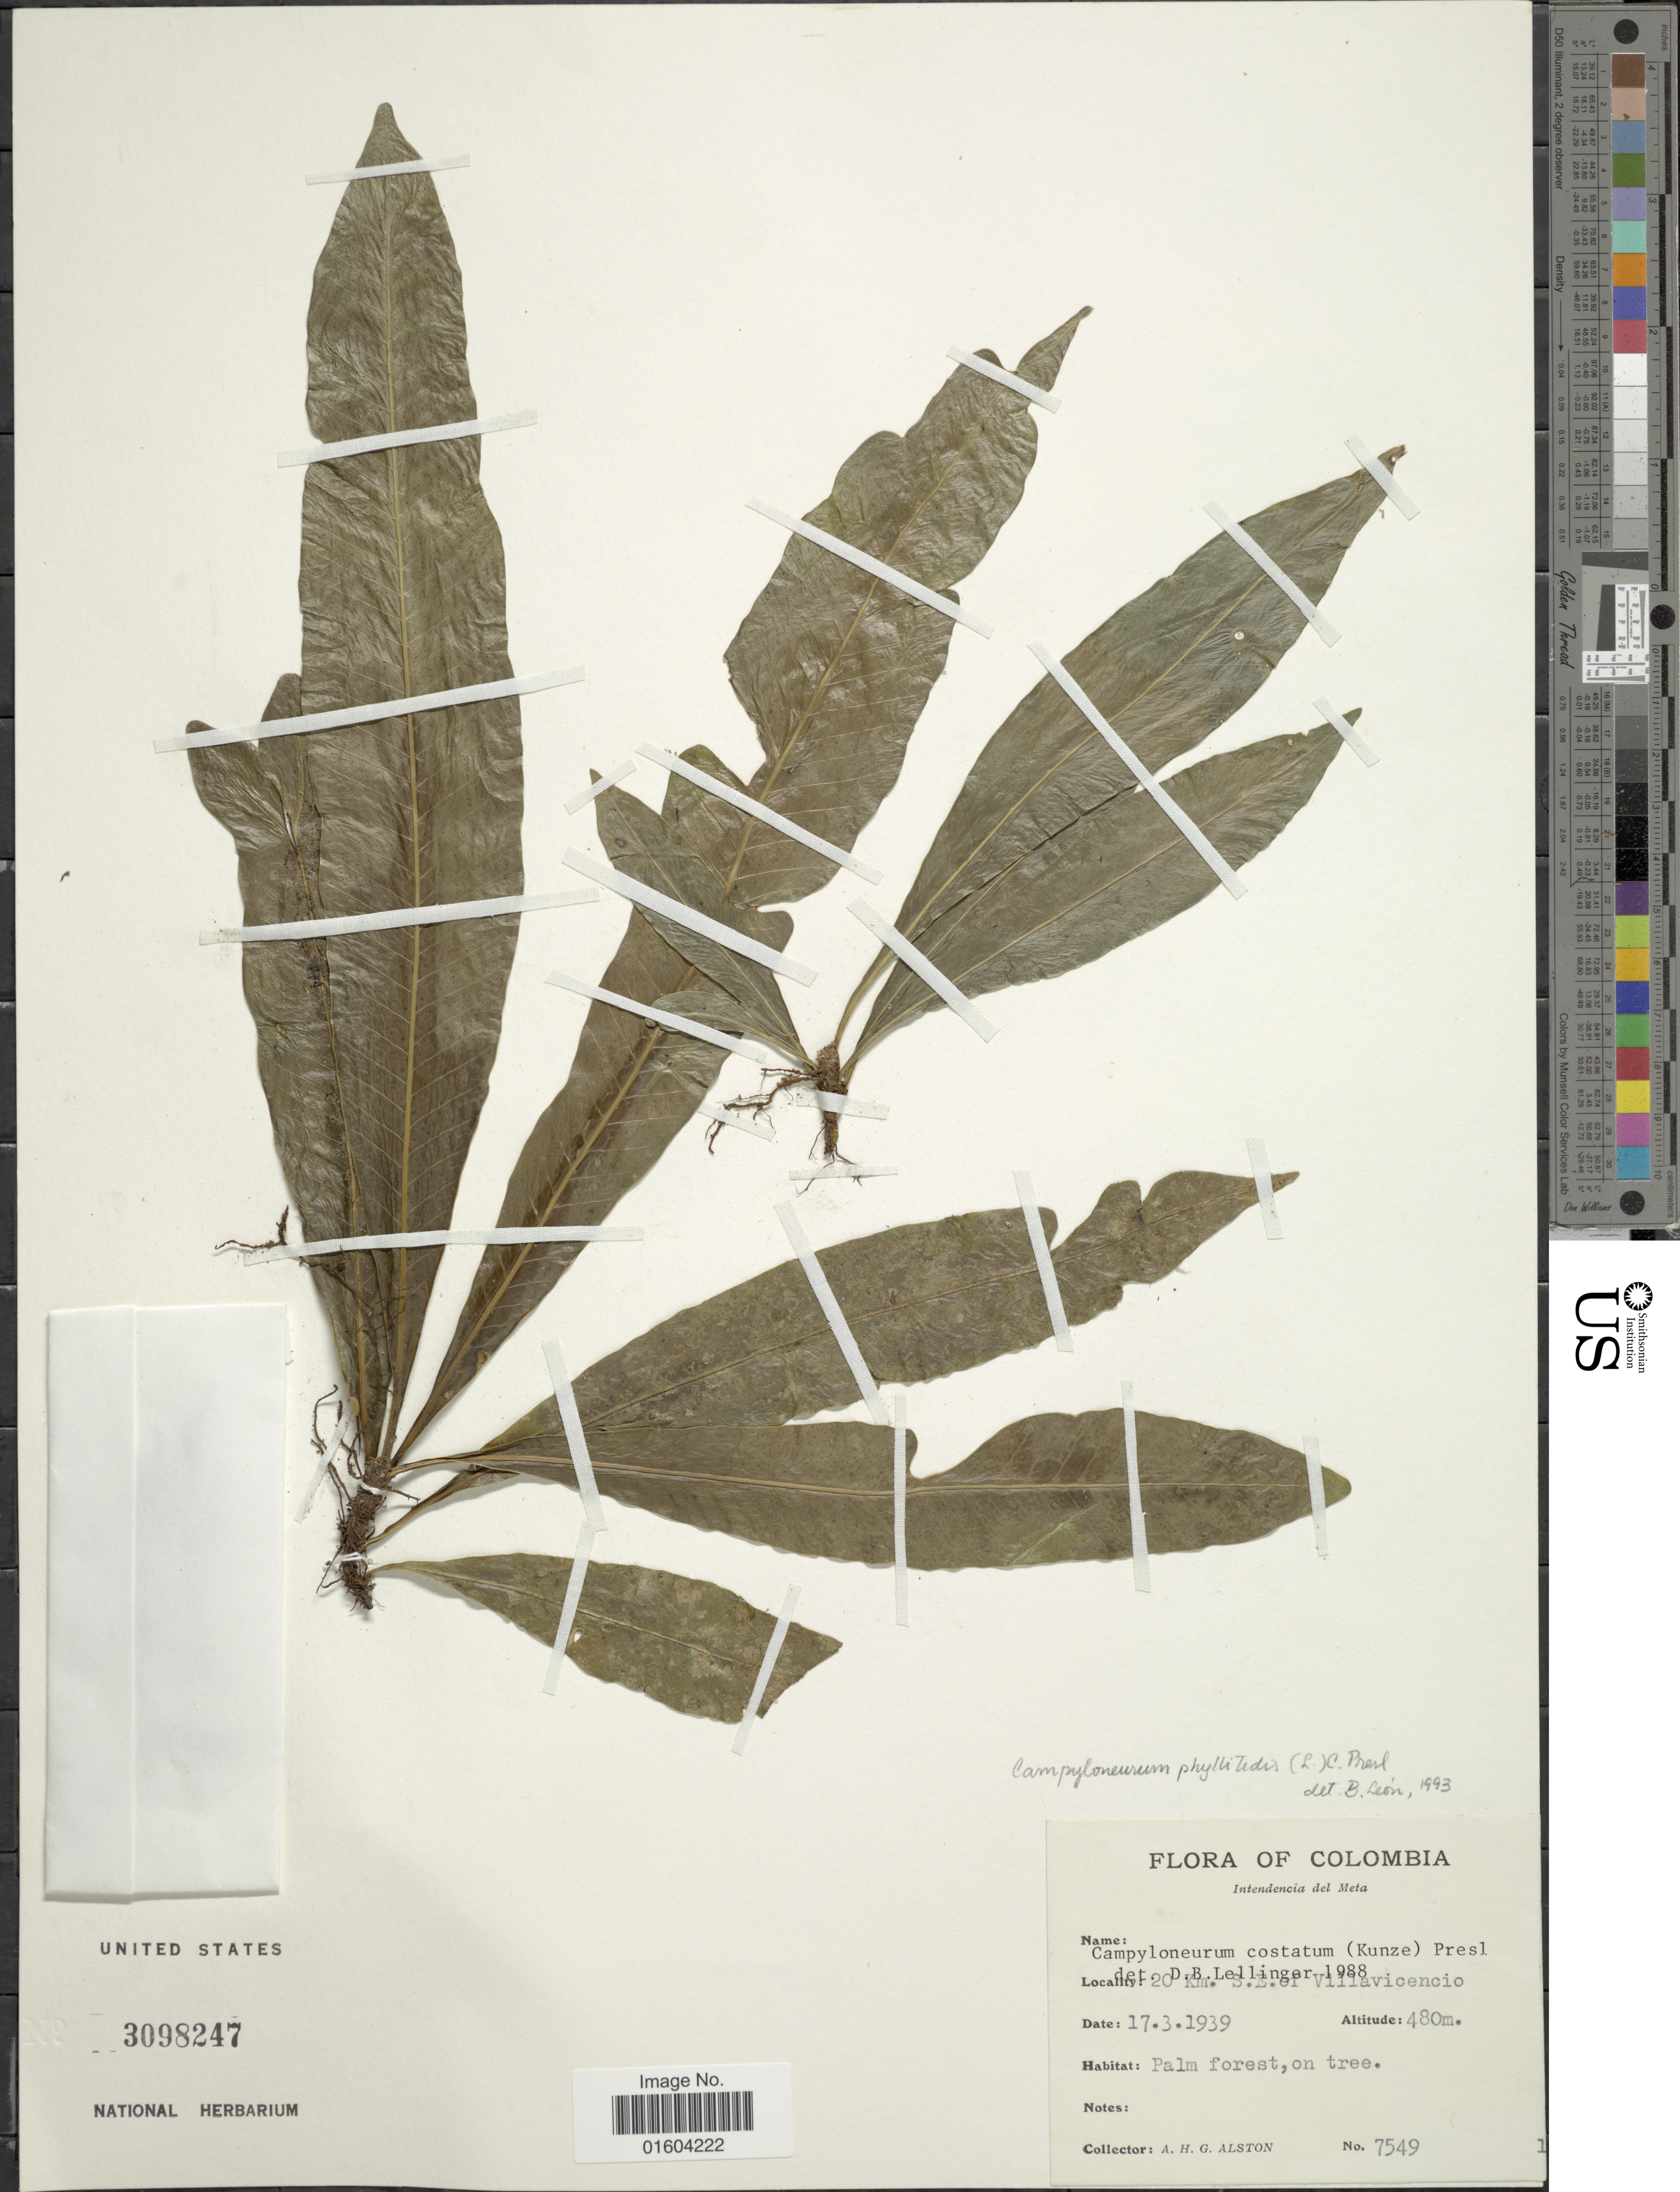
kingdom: Plantae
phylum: Tracheophyta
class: Polypodiopsida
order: Polypodiales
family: Polypodiaceae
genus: Campyloneurum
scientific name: Campyloneurum costatum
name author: (Kunze) C. Presl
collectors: A. H. Alston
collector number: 7549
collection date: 1939-03-17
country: Colombia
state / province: Meta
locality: Intendencia del Meta. 20 km S.E. of Villavicencio.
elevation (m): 480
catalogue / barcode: US 3098247